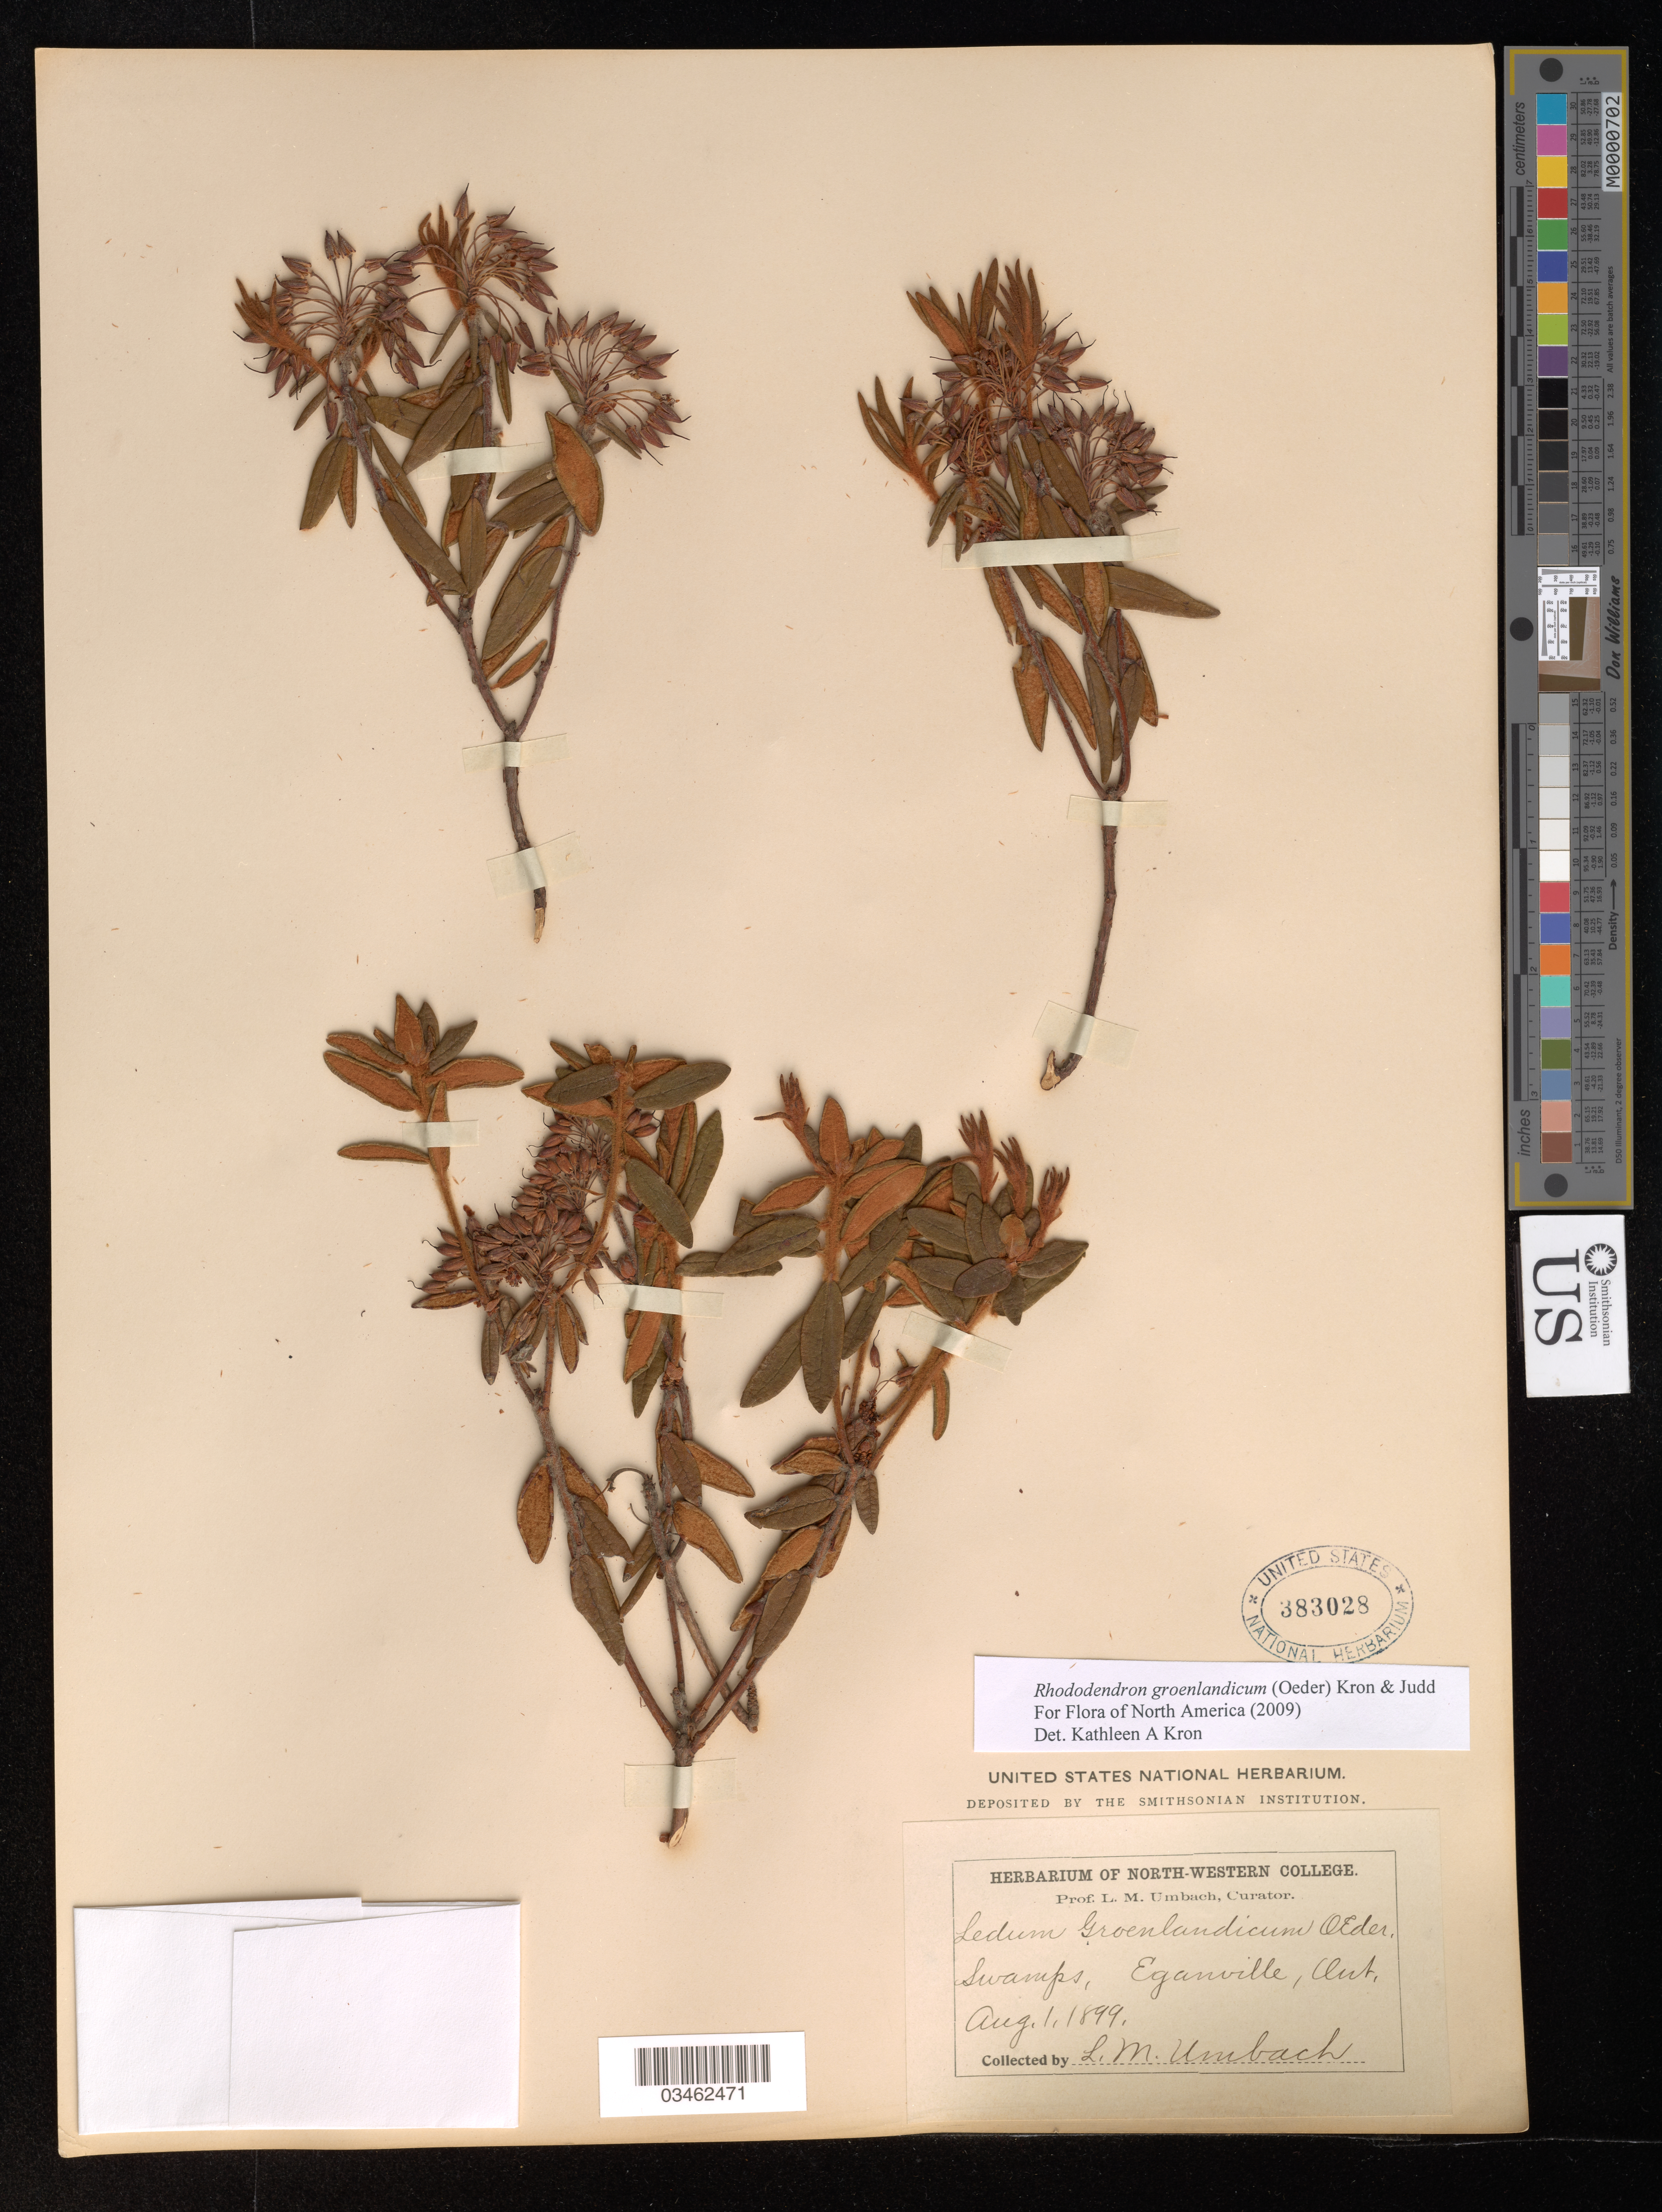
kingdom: Plantae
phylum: Tracheophyta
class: Magnoliopsida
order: Ericales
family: Ericaceae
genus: Rhododendron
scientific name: Rhododendron groenlandicum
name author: (Oeder) Kron & Judd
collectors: L. M. Umbach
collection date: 1899-08-01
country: Canada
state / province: Ontario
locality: Swamps, Eganville.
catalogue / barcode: US 383028